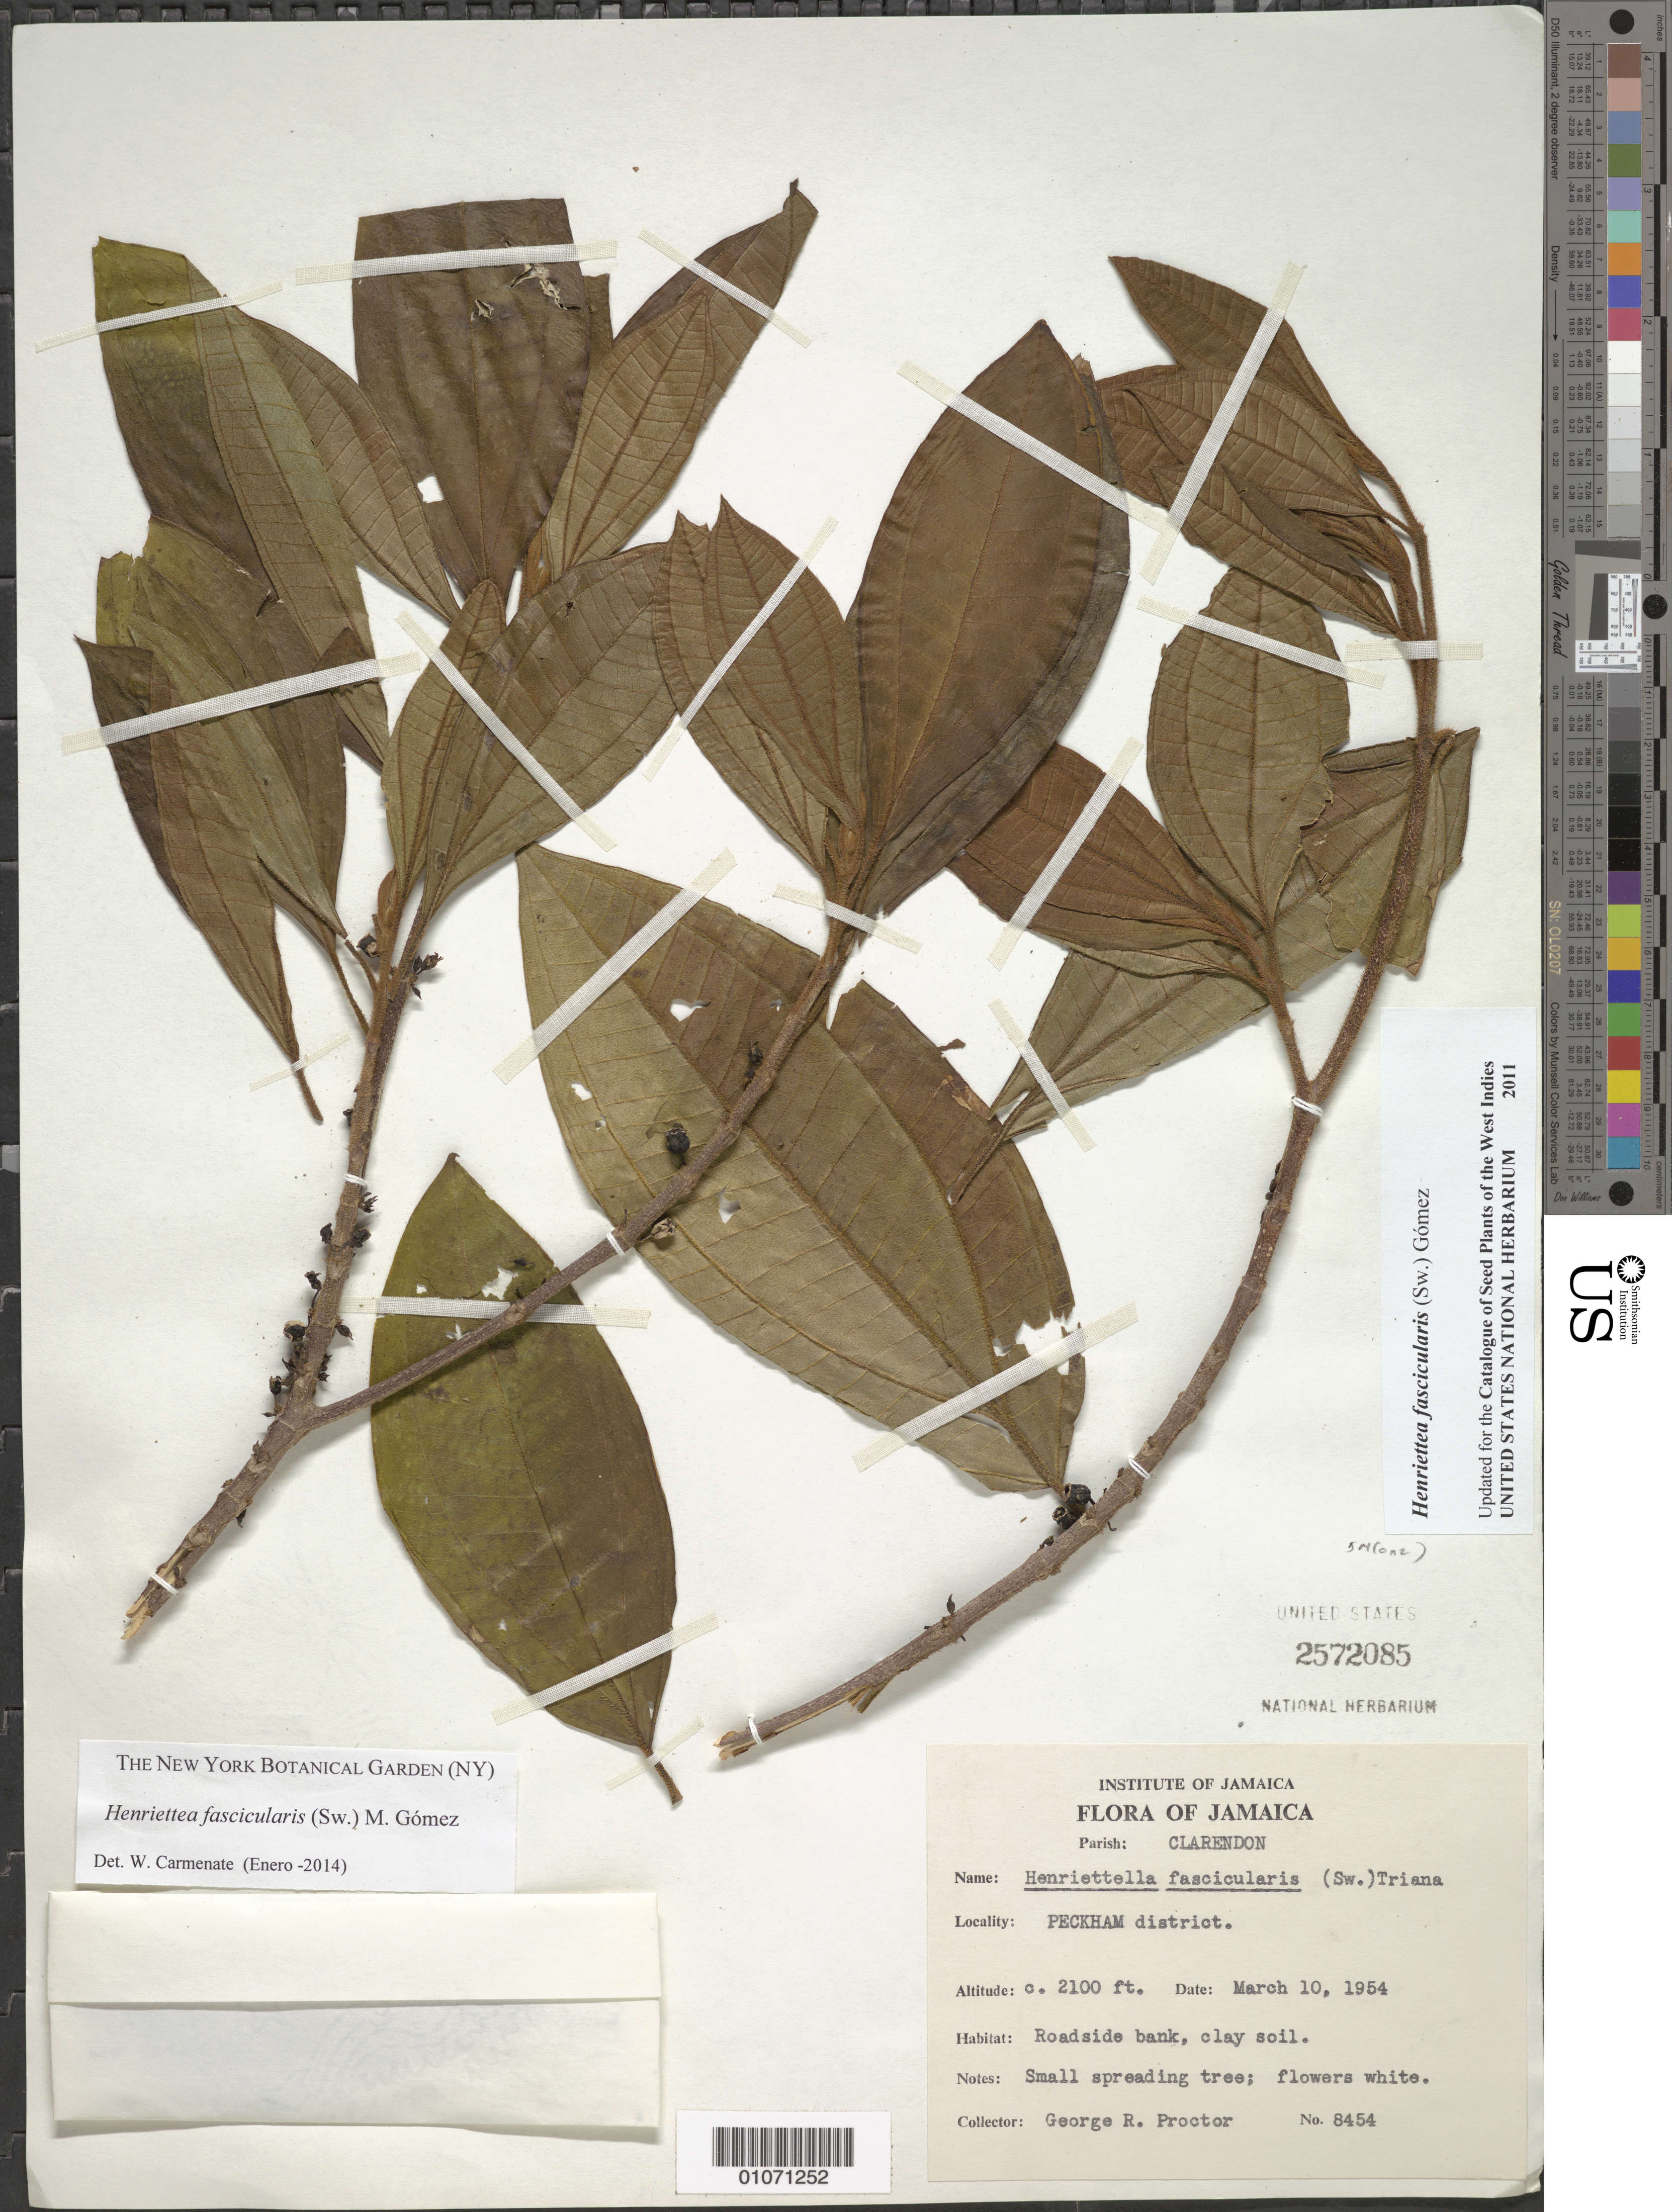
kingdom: Plantae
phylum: Tracheophyta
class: Magnoliopsida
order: Myrtales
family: Melastomataceae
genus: Henriettea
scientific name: Henriettea fascicularis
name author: (Sw.) M. Gómez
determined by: Carmenate, W.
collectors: G. R. Proctor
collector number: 8454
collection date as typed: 10 Mar 1954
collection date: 1954-03-10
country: Jamaica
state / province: Clarendon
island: Jamaica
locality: Peckham District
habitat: Roadside bank, clay soil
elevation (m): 640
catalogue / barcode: US 2572085